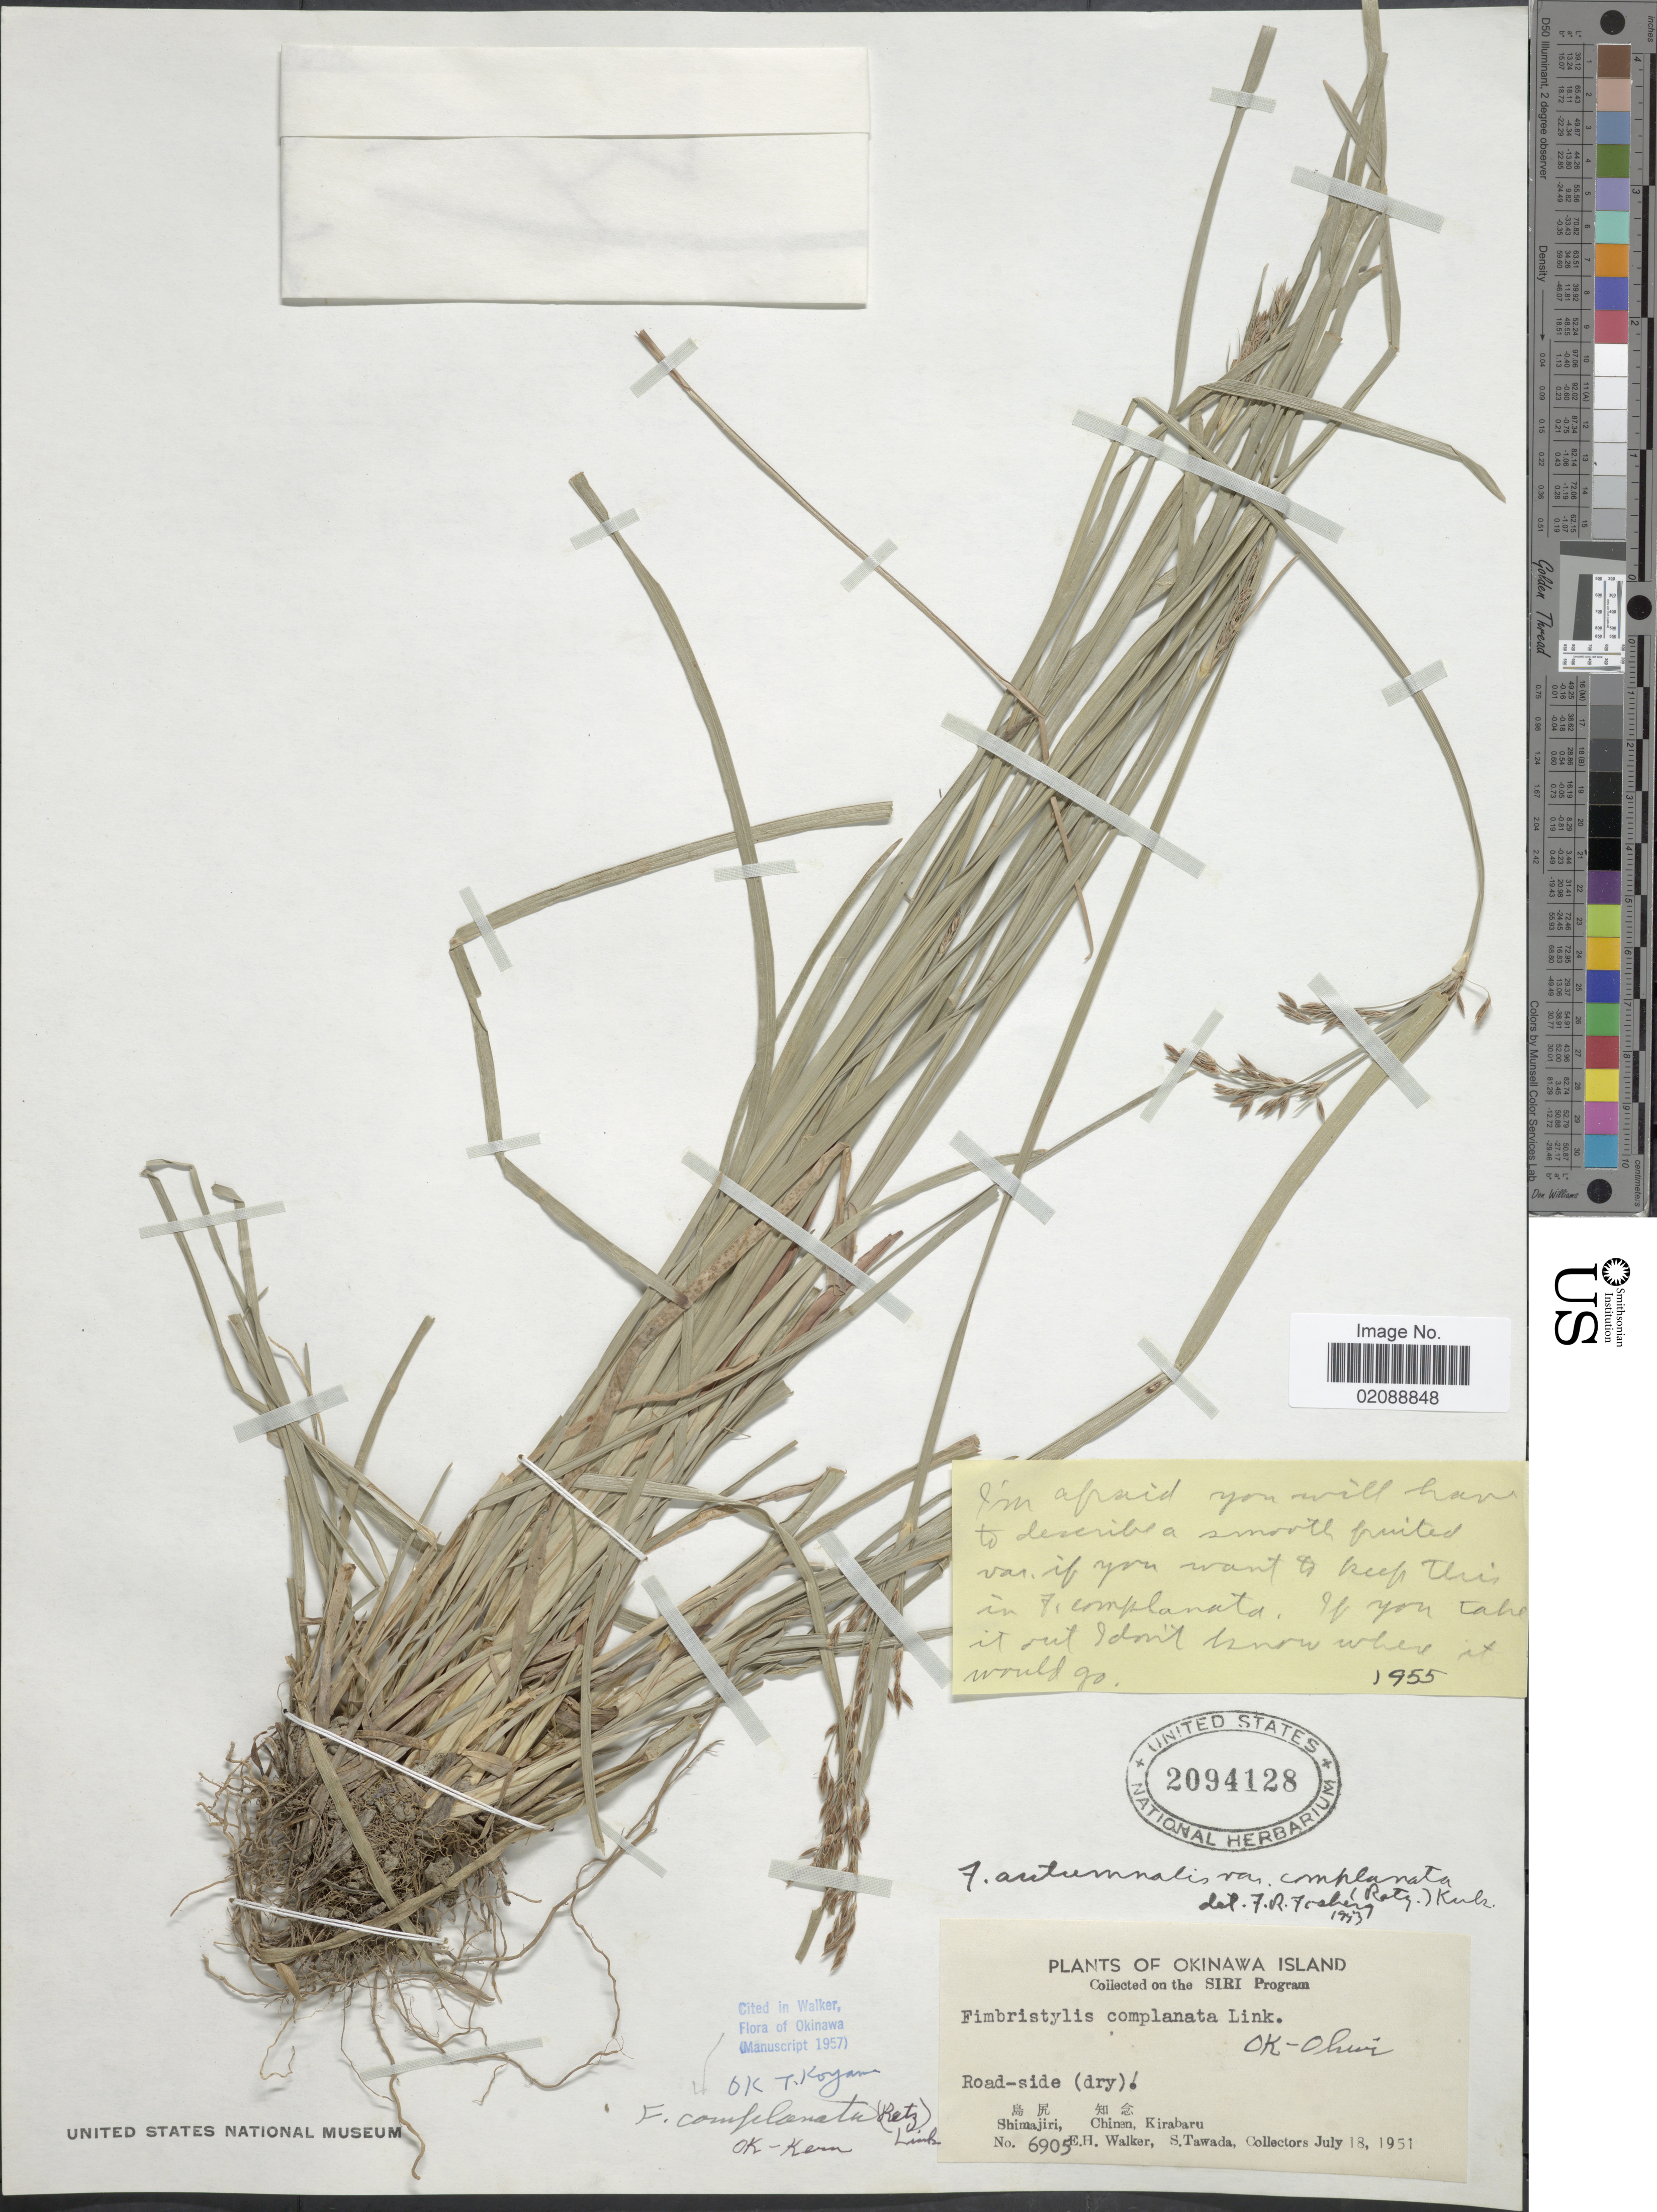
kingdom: Plantae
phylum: Tracheophyta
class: Liliopsida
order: Poales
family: Cyperaceae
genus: Fimbristylis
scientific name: Fimbristylis complanata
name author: (Retz.) Link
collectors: E. H. Walker & S. Tawada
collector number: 6905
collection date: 1951-07-18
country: Japan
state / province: Okinawa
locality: Okinawa Island, Road-side, Shimajiri, Chinen, Kirabaru.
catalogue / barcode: US 2094128